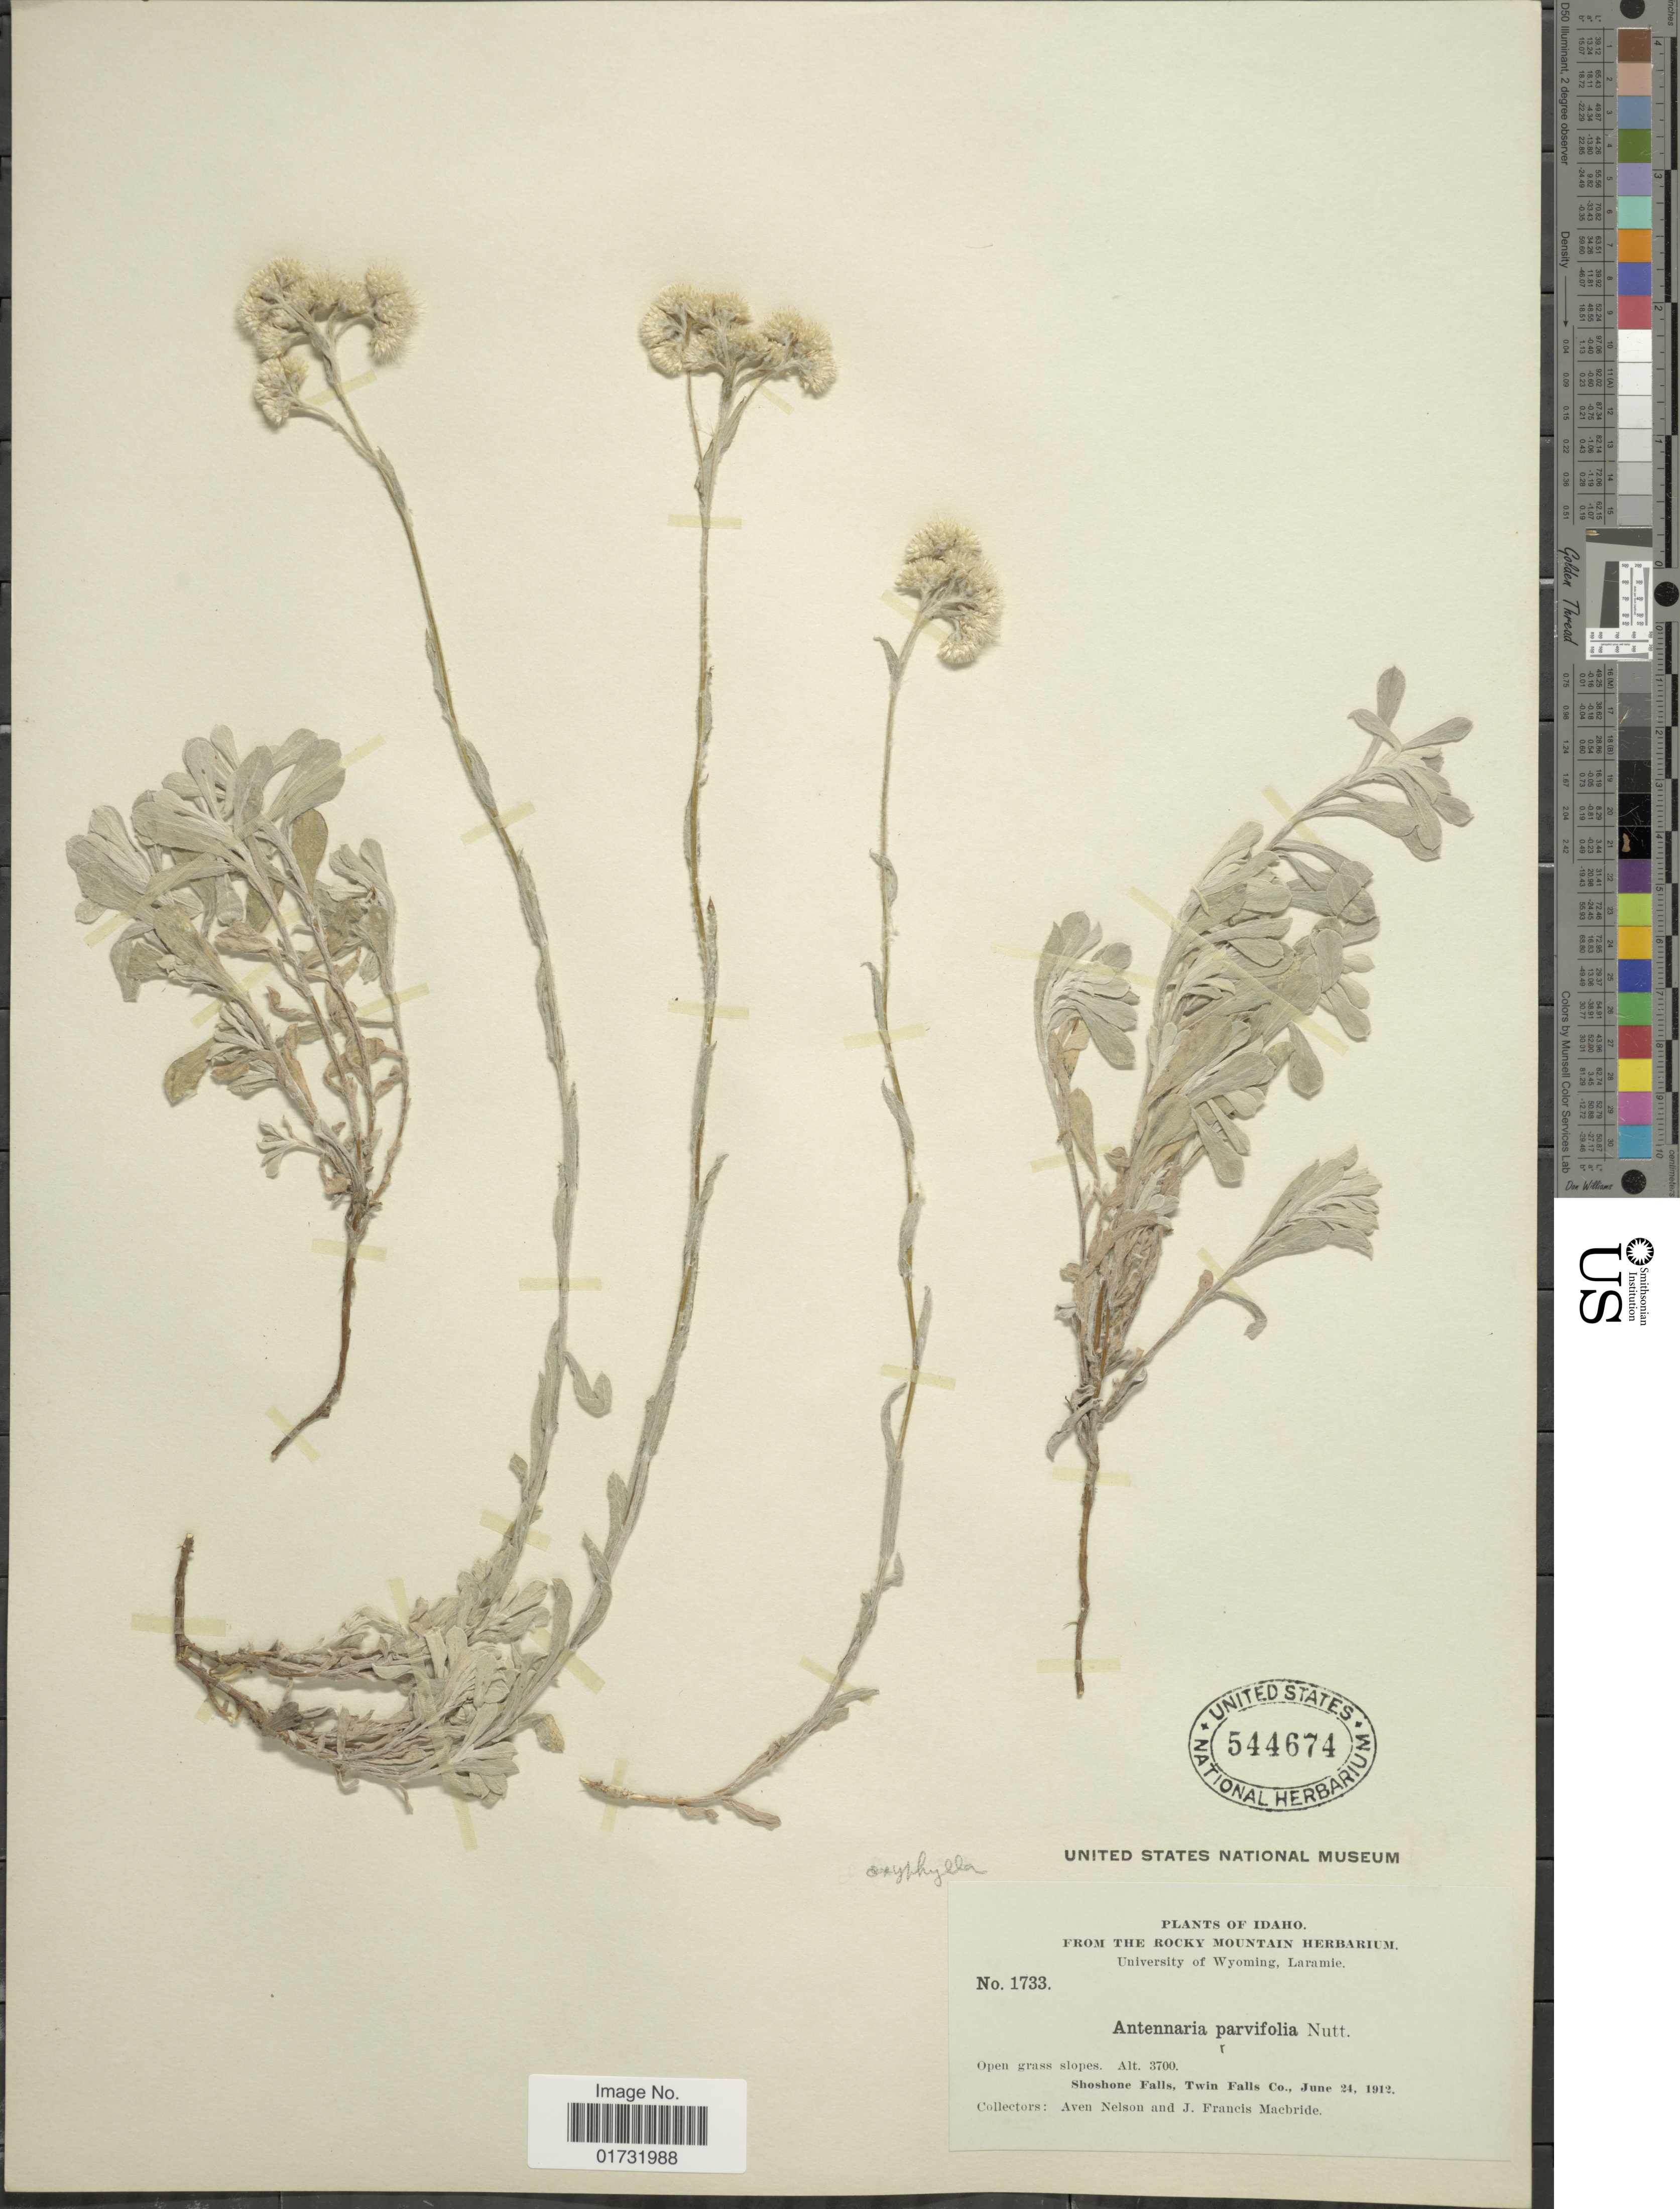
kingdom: Plantae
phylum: Tracheophyta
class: Magnoliopsida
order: Asterales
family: Asteraceae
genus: Antennaria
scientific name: Antennaria oxyphylla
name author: Greene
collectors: A. Nelson & J. F. Macbride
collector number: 1733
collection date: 1912-06-24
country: United States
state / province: Idaho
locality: Shoshone Falls, Twin Falls Co.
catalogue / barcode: US 544674